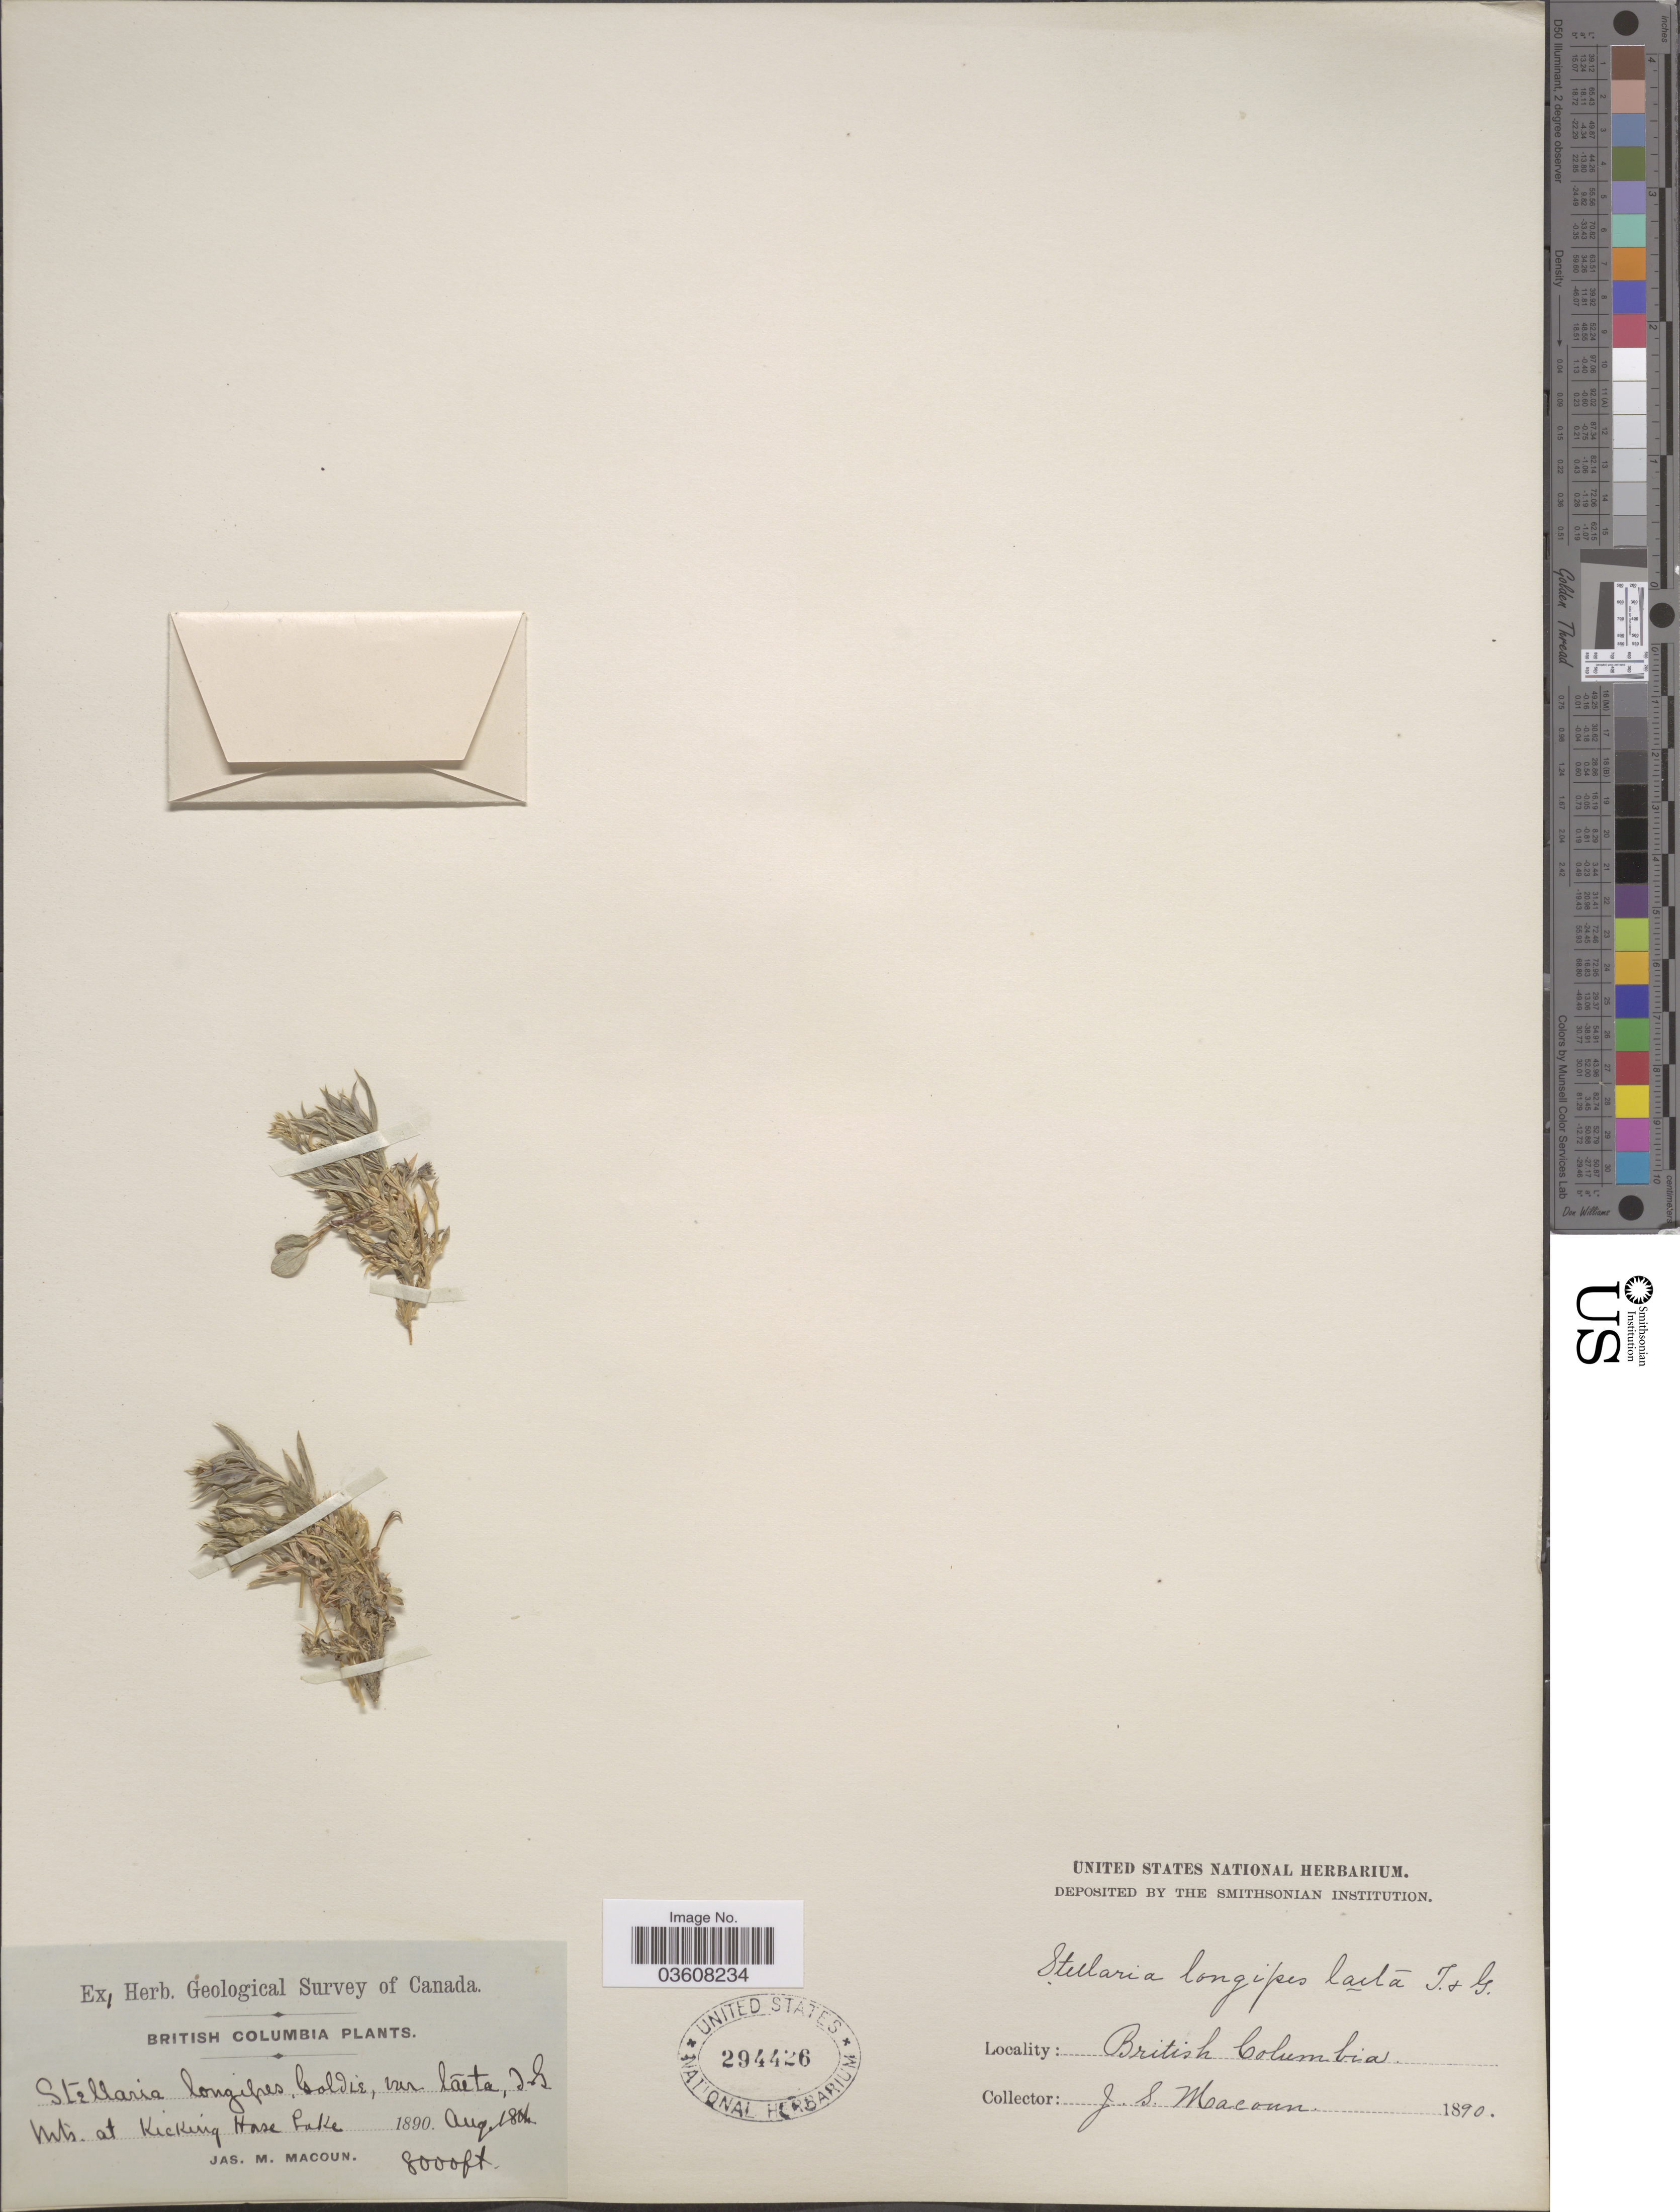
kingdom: Plantae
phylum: Tracheophyta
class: Magnoliopsida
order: Caryophyllales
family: Caryophyllaceae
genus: Stellaria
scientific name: Stellaria laeta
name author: Richards.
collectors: J. M. Macoun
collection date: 1890-08-18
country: Canada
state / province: British Columbia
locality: Mts. at Kicking House Lake.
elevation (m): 2438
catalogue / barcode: US 294426